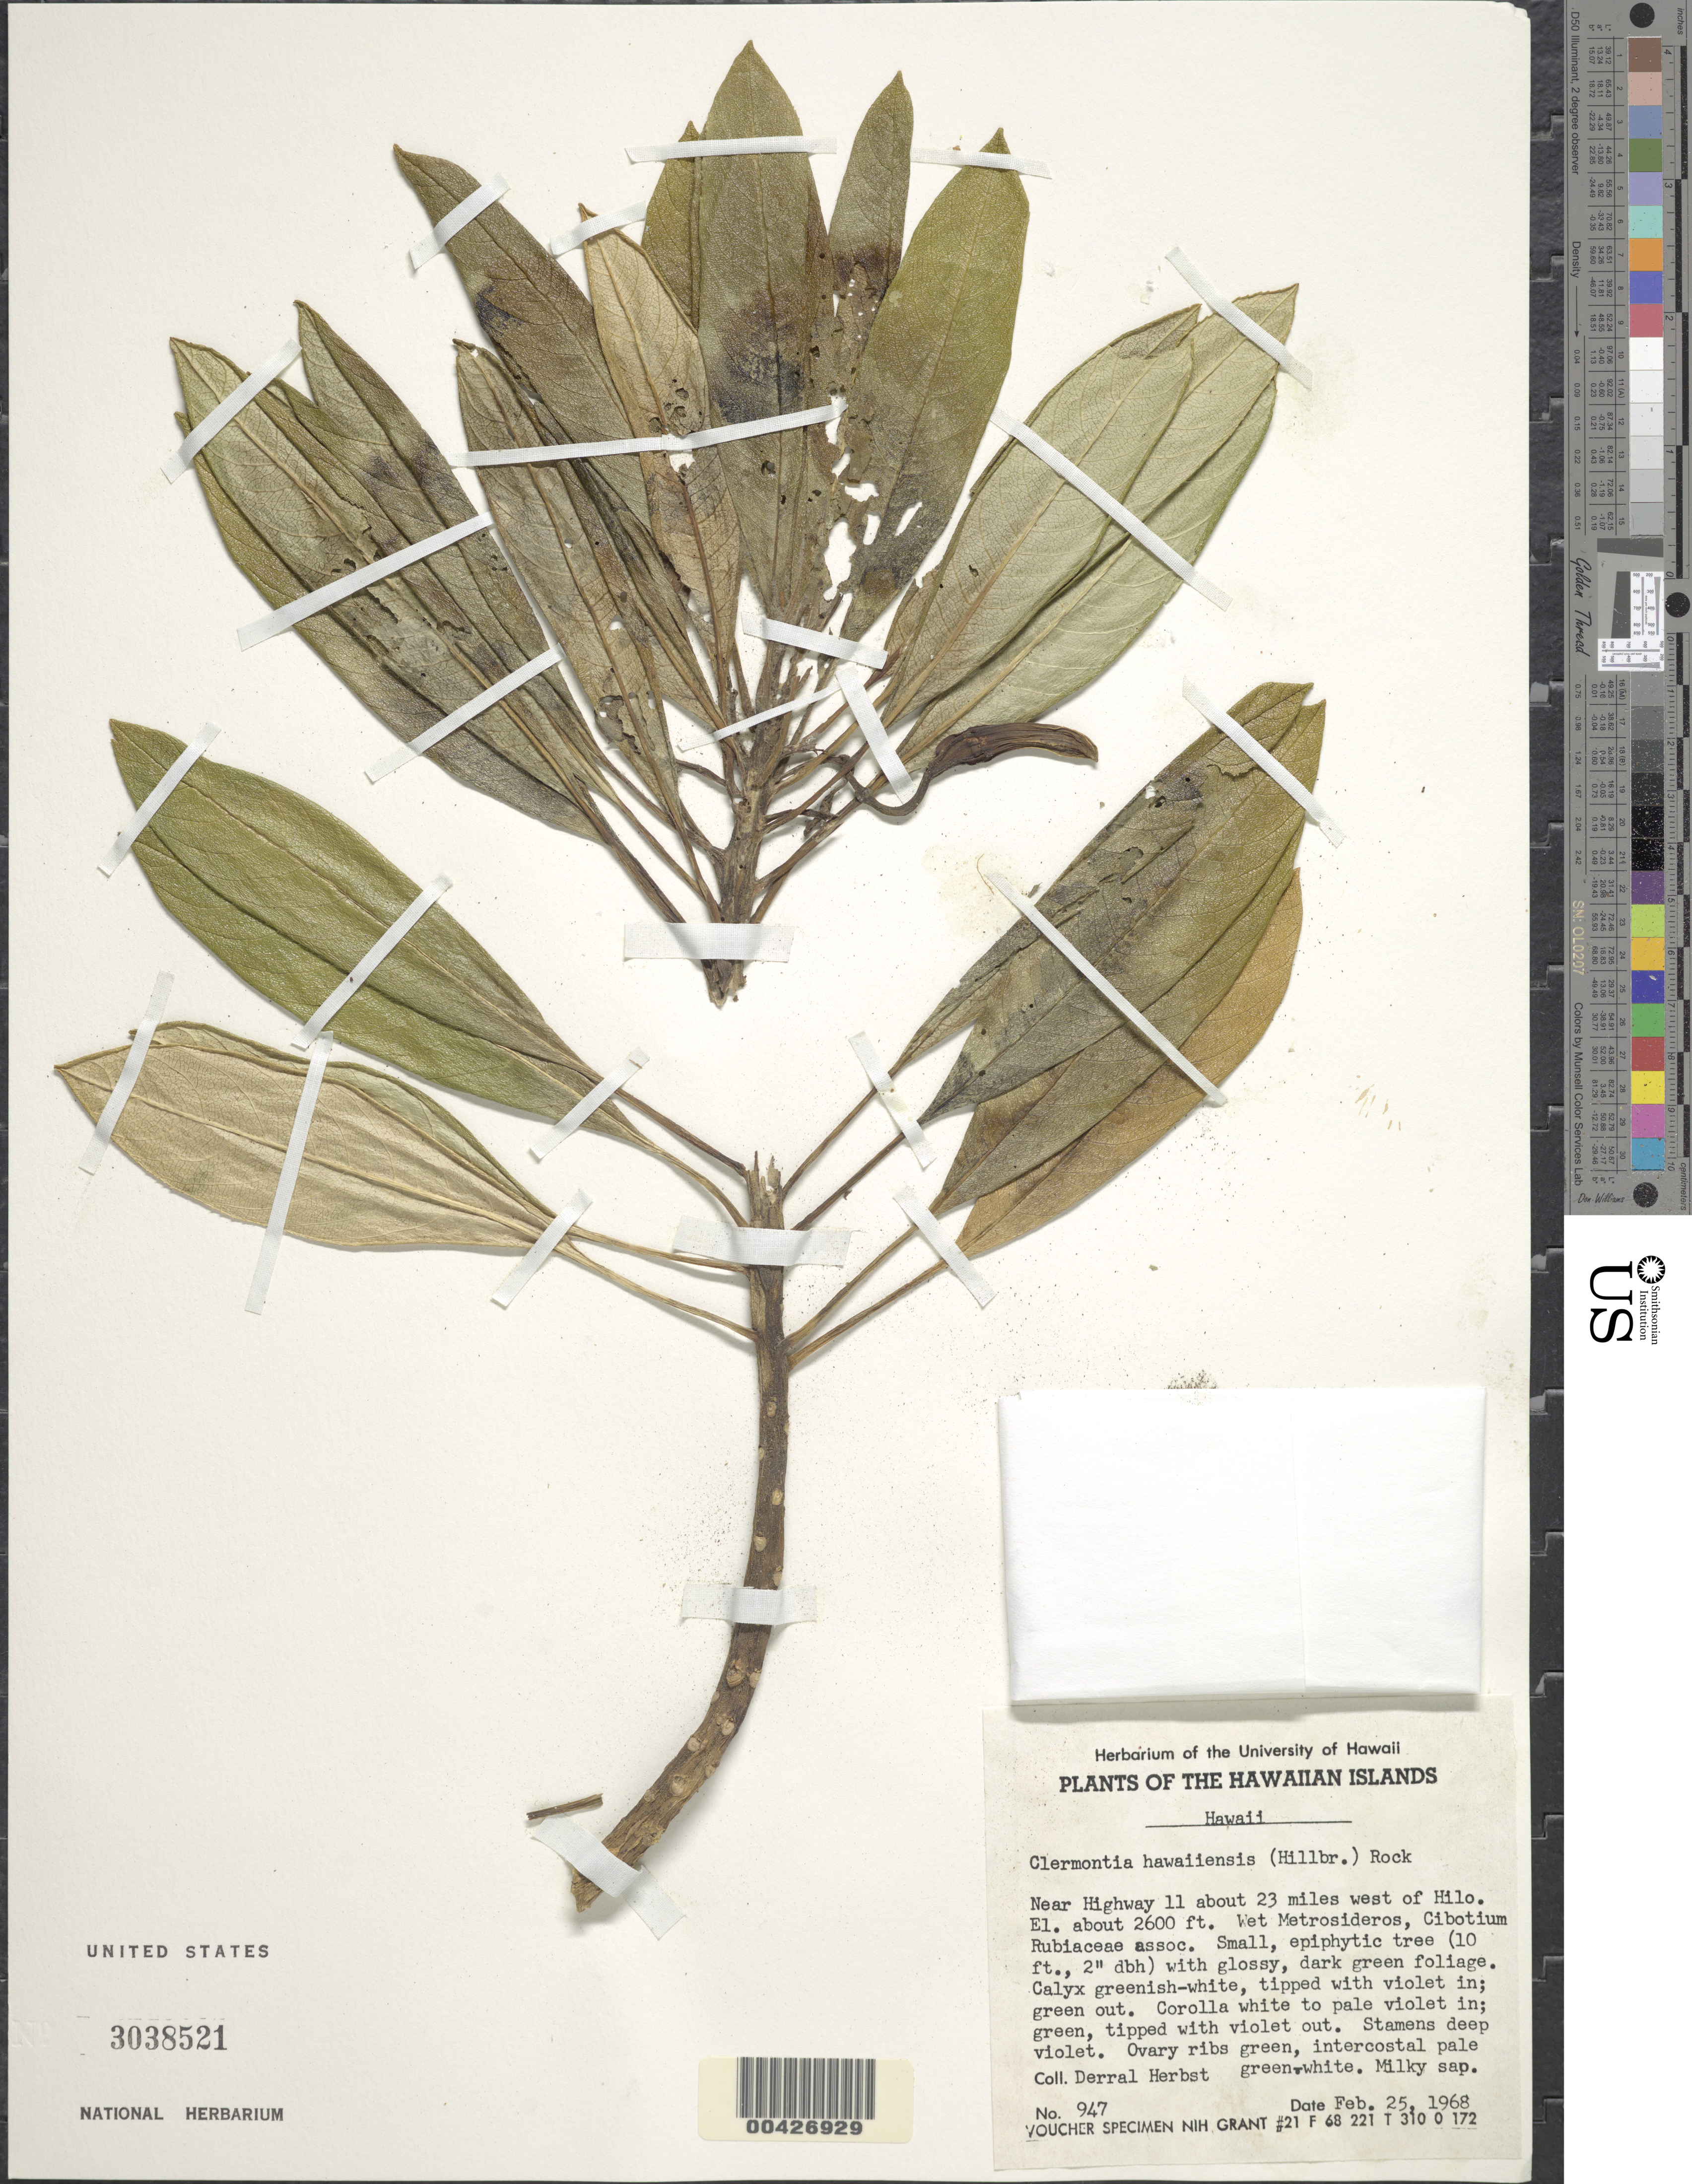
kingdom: Plantae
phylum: Tracheophyta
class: Magnoliopsida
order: Asterales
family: Campanulaceae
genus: Clermontia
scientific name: Clermontia hawaiiensis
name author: (Hillebr.) Rock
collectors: D. R. Herbst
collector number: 947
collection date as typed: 25 Feb 1968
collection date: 1968-02-25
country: United States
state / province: Hawaii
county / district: Hawaii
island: Hawaii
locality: about 23 miles west of Hilo, near Highway 11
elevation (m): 792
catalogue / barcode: US 3038521